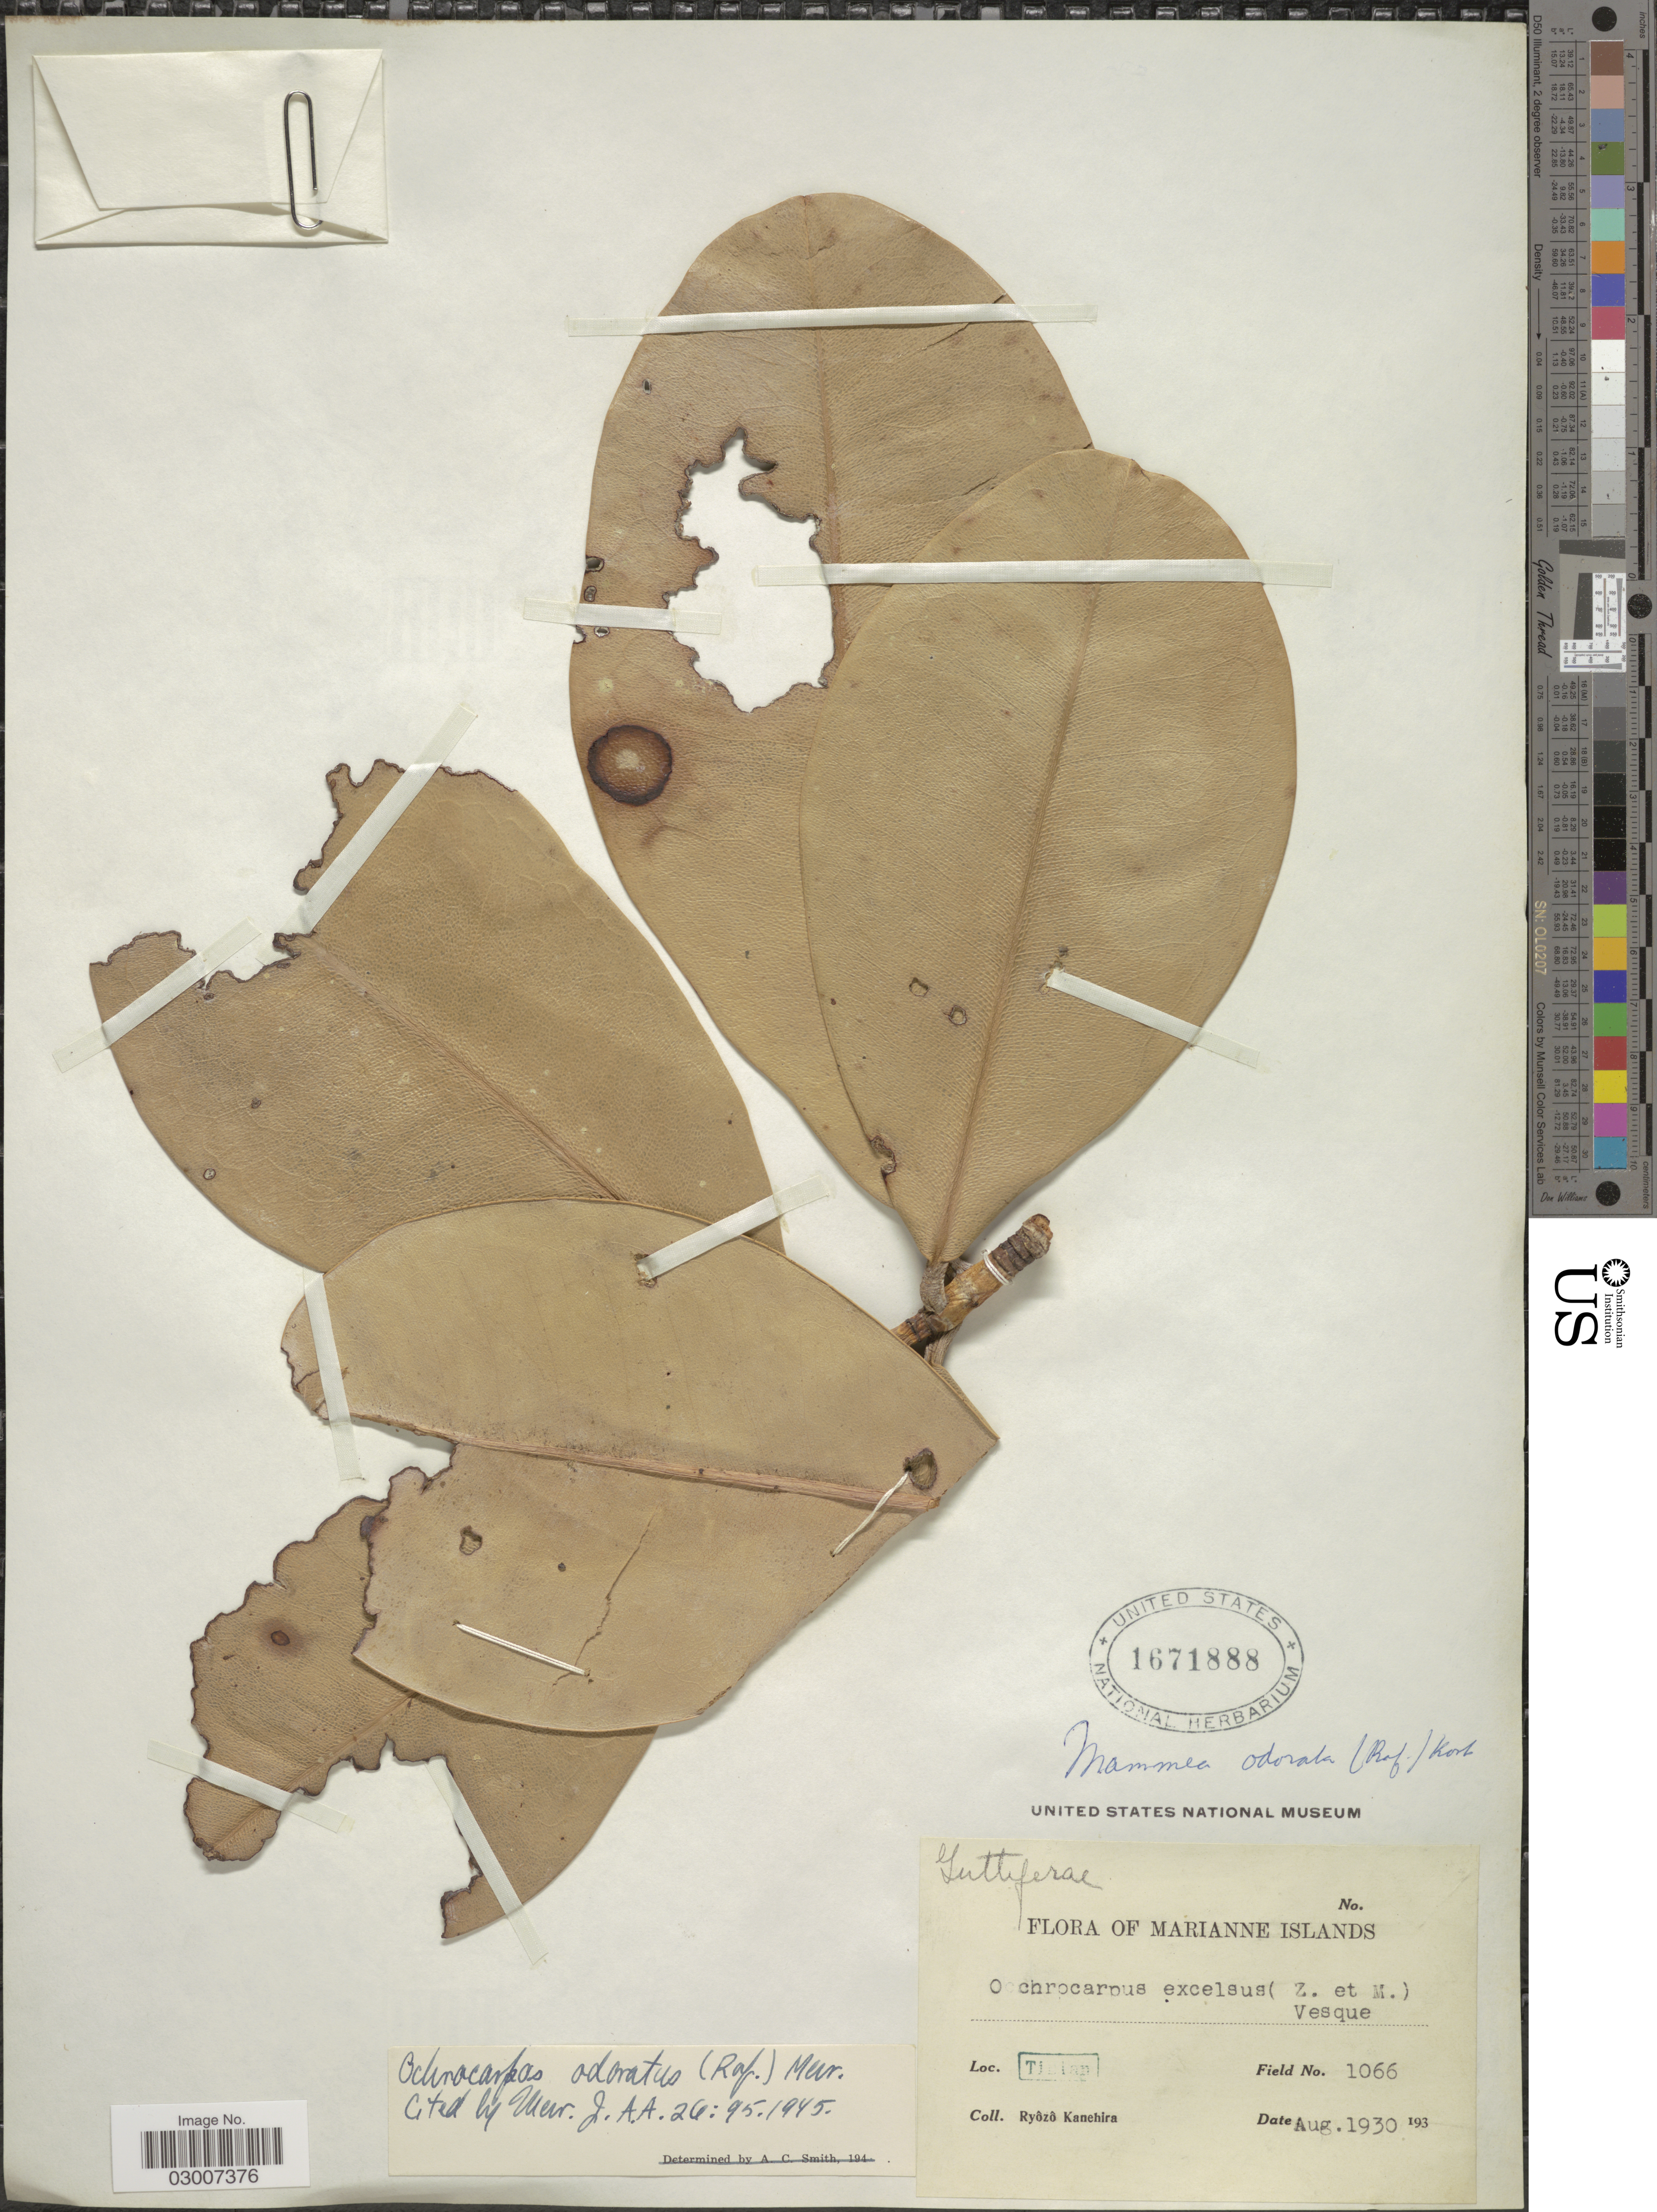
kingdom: Plantae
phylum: Tracheophyta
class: Magnoliopsida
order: Malpighiales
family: Calophyllaceae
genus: Mammea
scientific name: Mammea odorata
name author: (Raf.) Kosterm.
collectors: R. Kanehira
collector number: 1066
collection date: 1930-08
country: Northern Mariana Islands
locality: Tinian.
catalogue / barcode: US 1671888